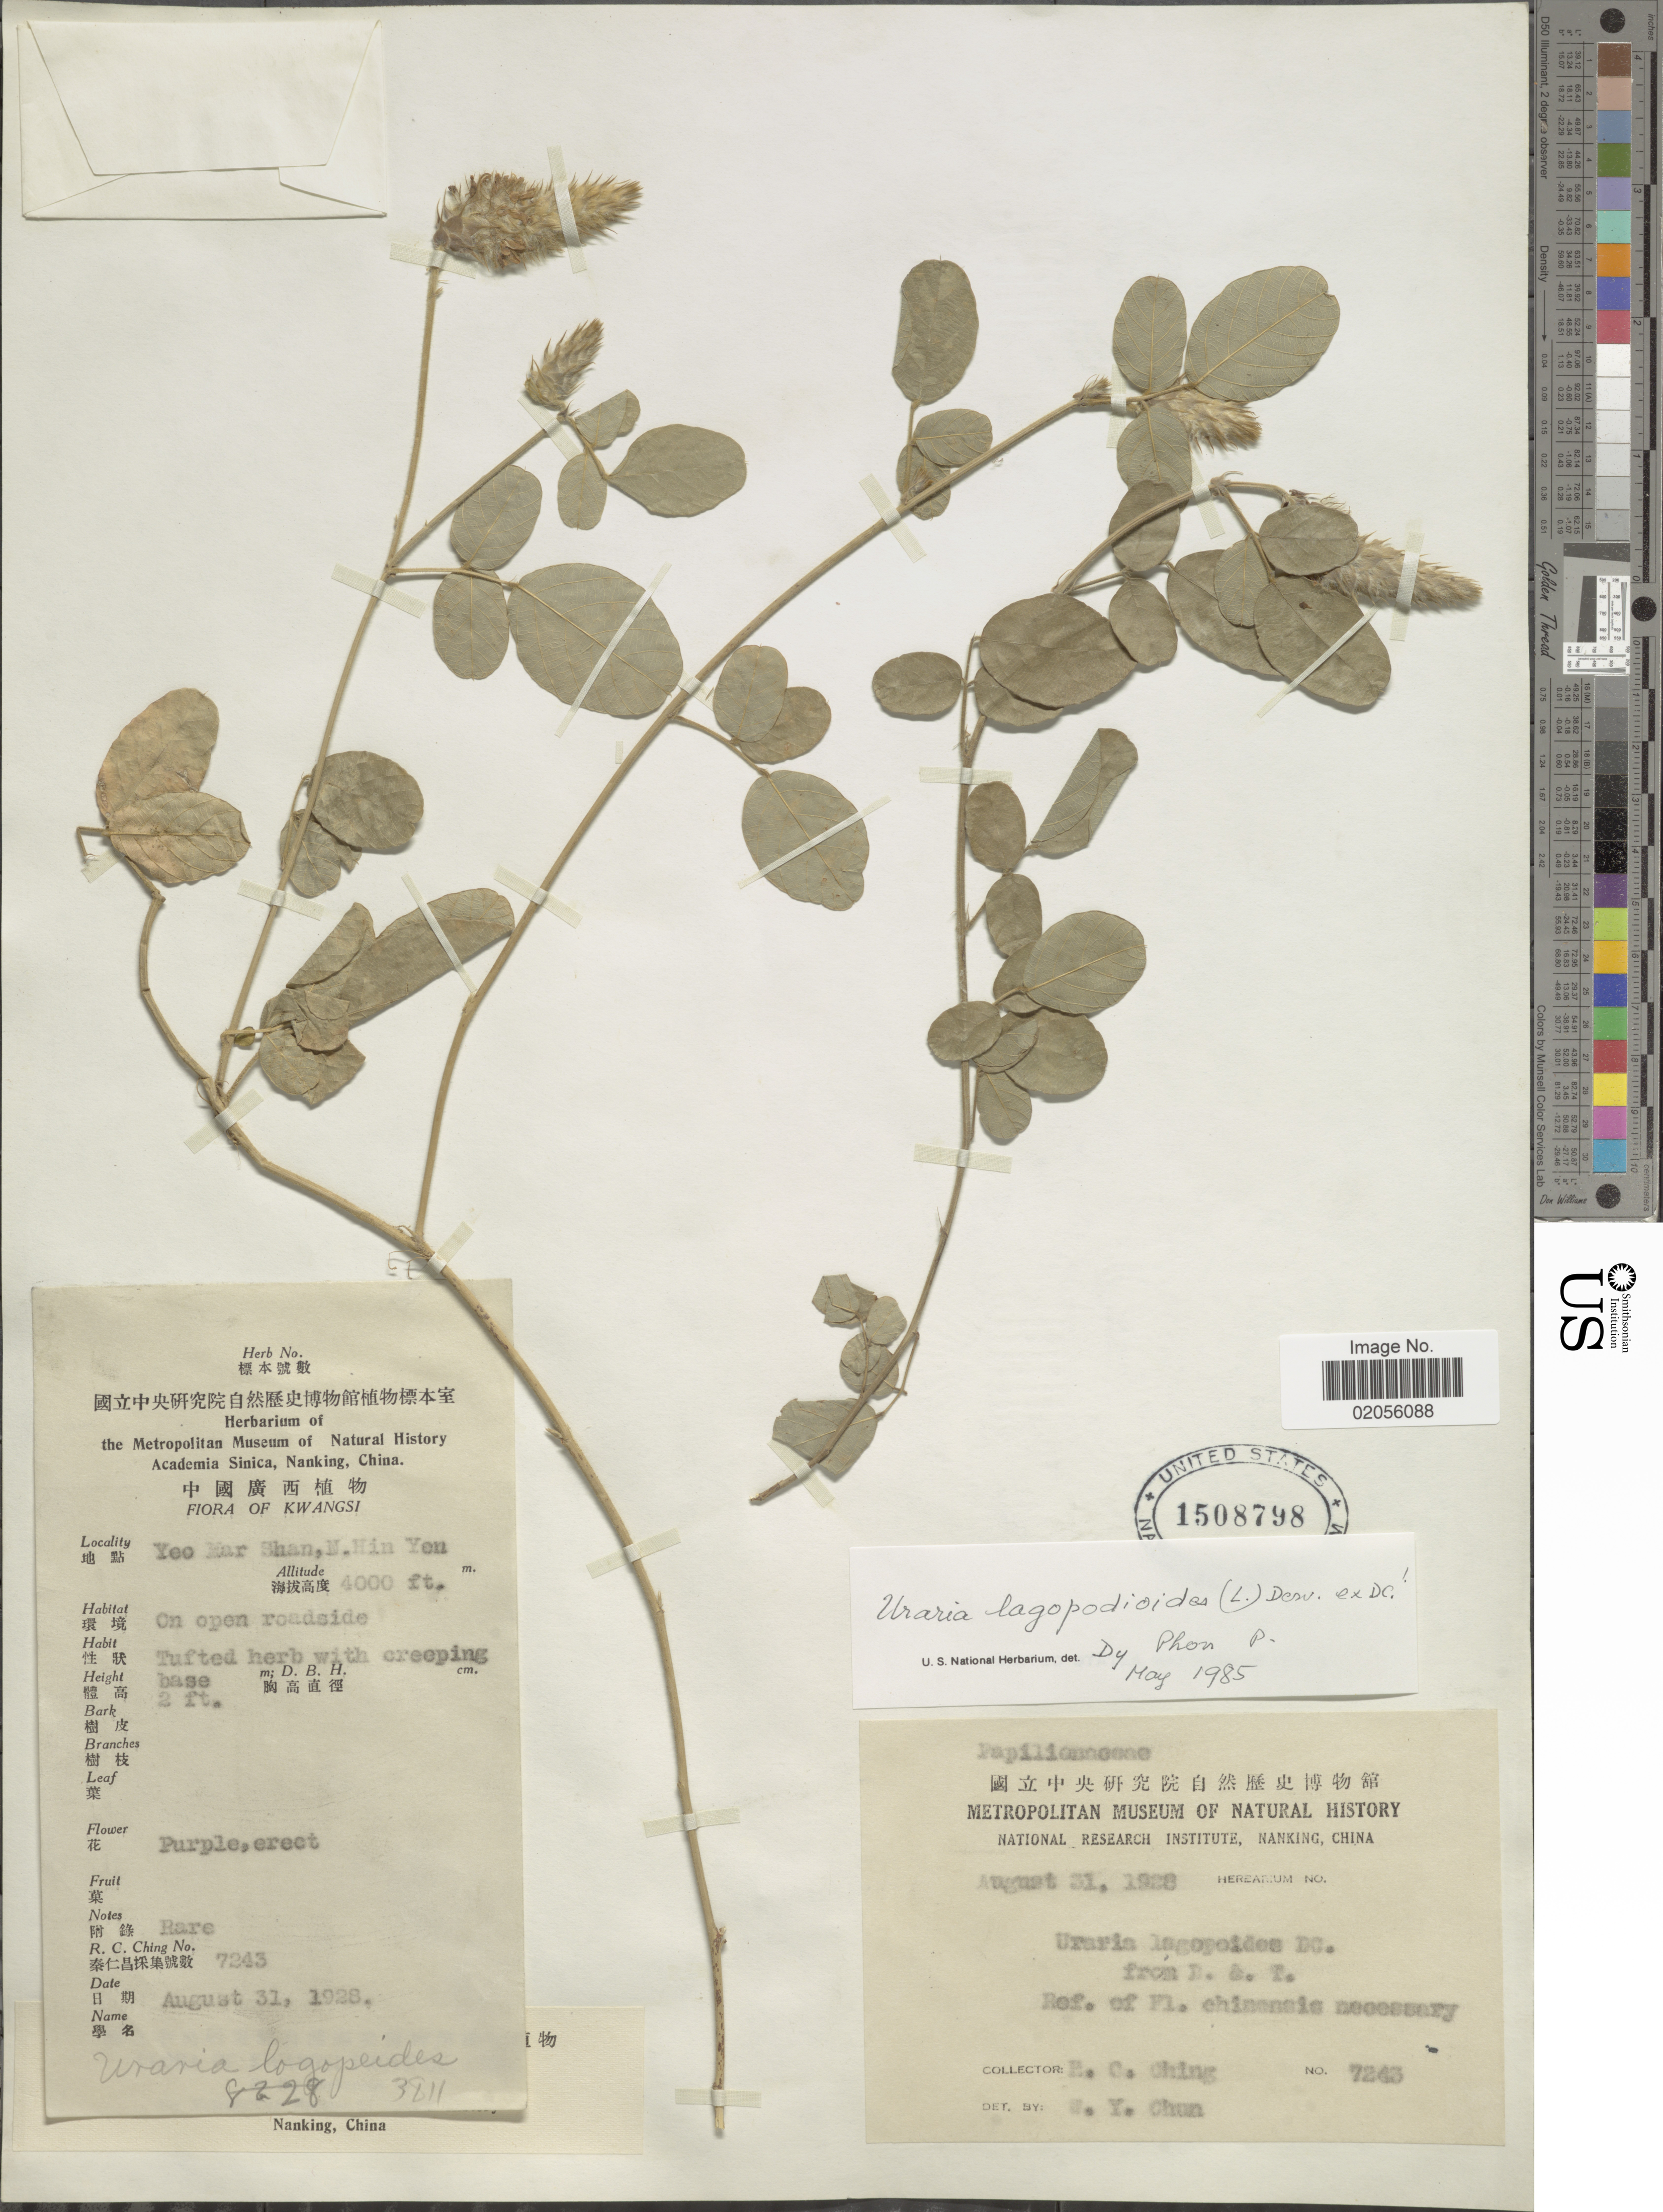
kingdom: Plantae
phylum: Tracheophyta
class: Magnoliopsida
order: Fabales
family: Fabaceae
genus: Uraria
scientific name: Uraria lagopodioides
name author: (L.) Desv. ex DC.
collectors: R. C. Ching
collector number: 7243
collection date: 1928-08-31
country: China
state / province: Guangxi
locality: Kwangsi. Yeo Mar Shan, M.Hin Yen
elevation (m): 1219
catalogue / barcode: US 1508798